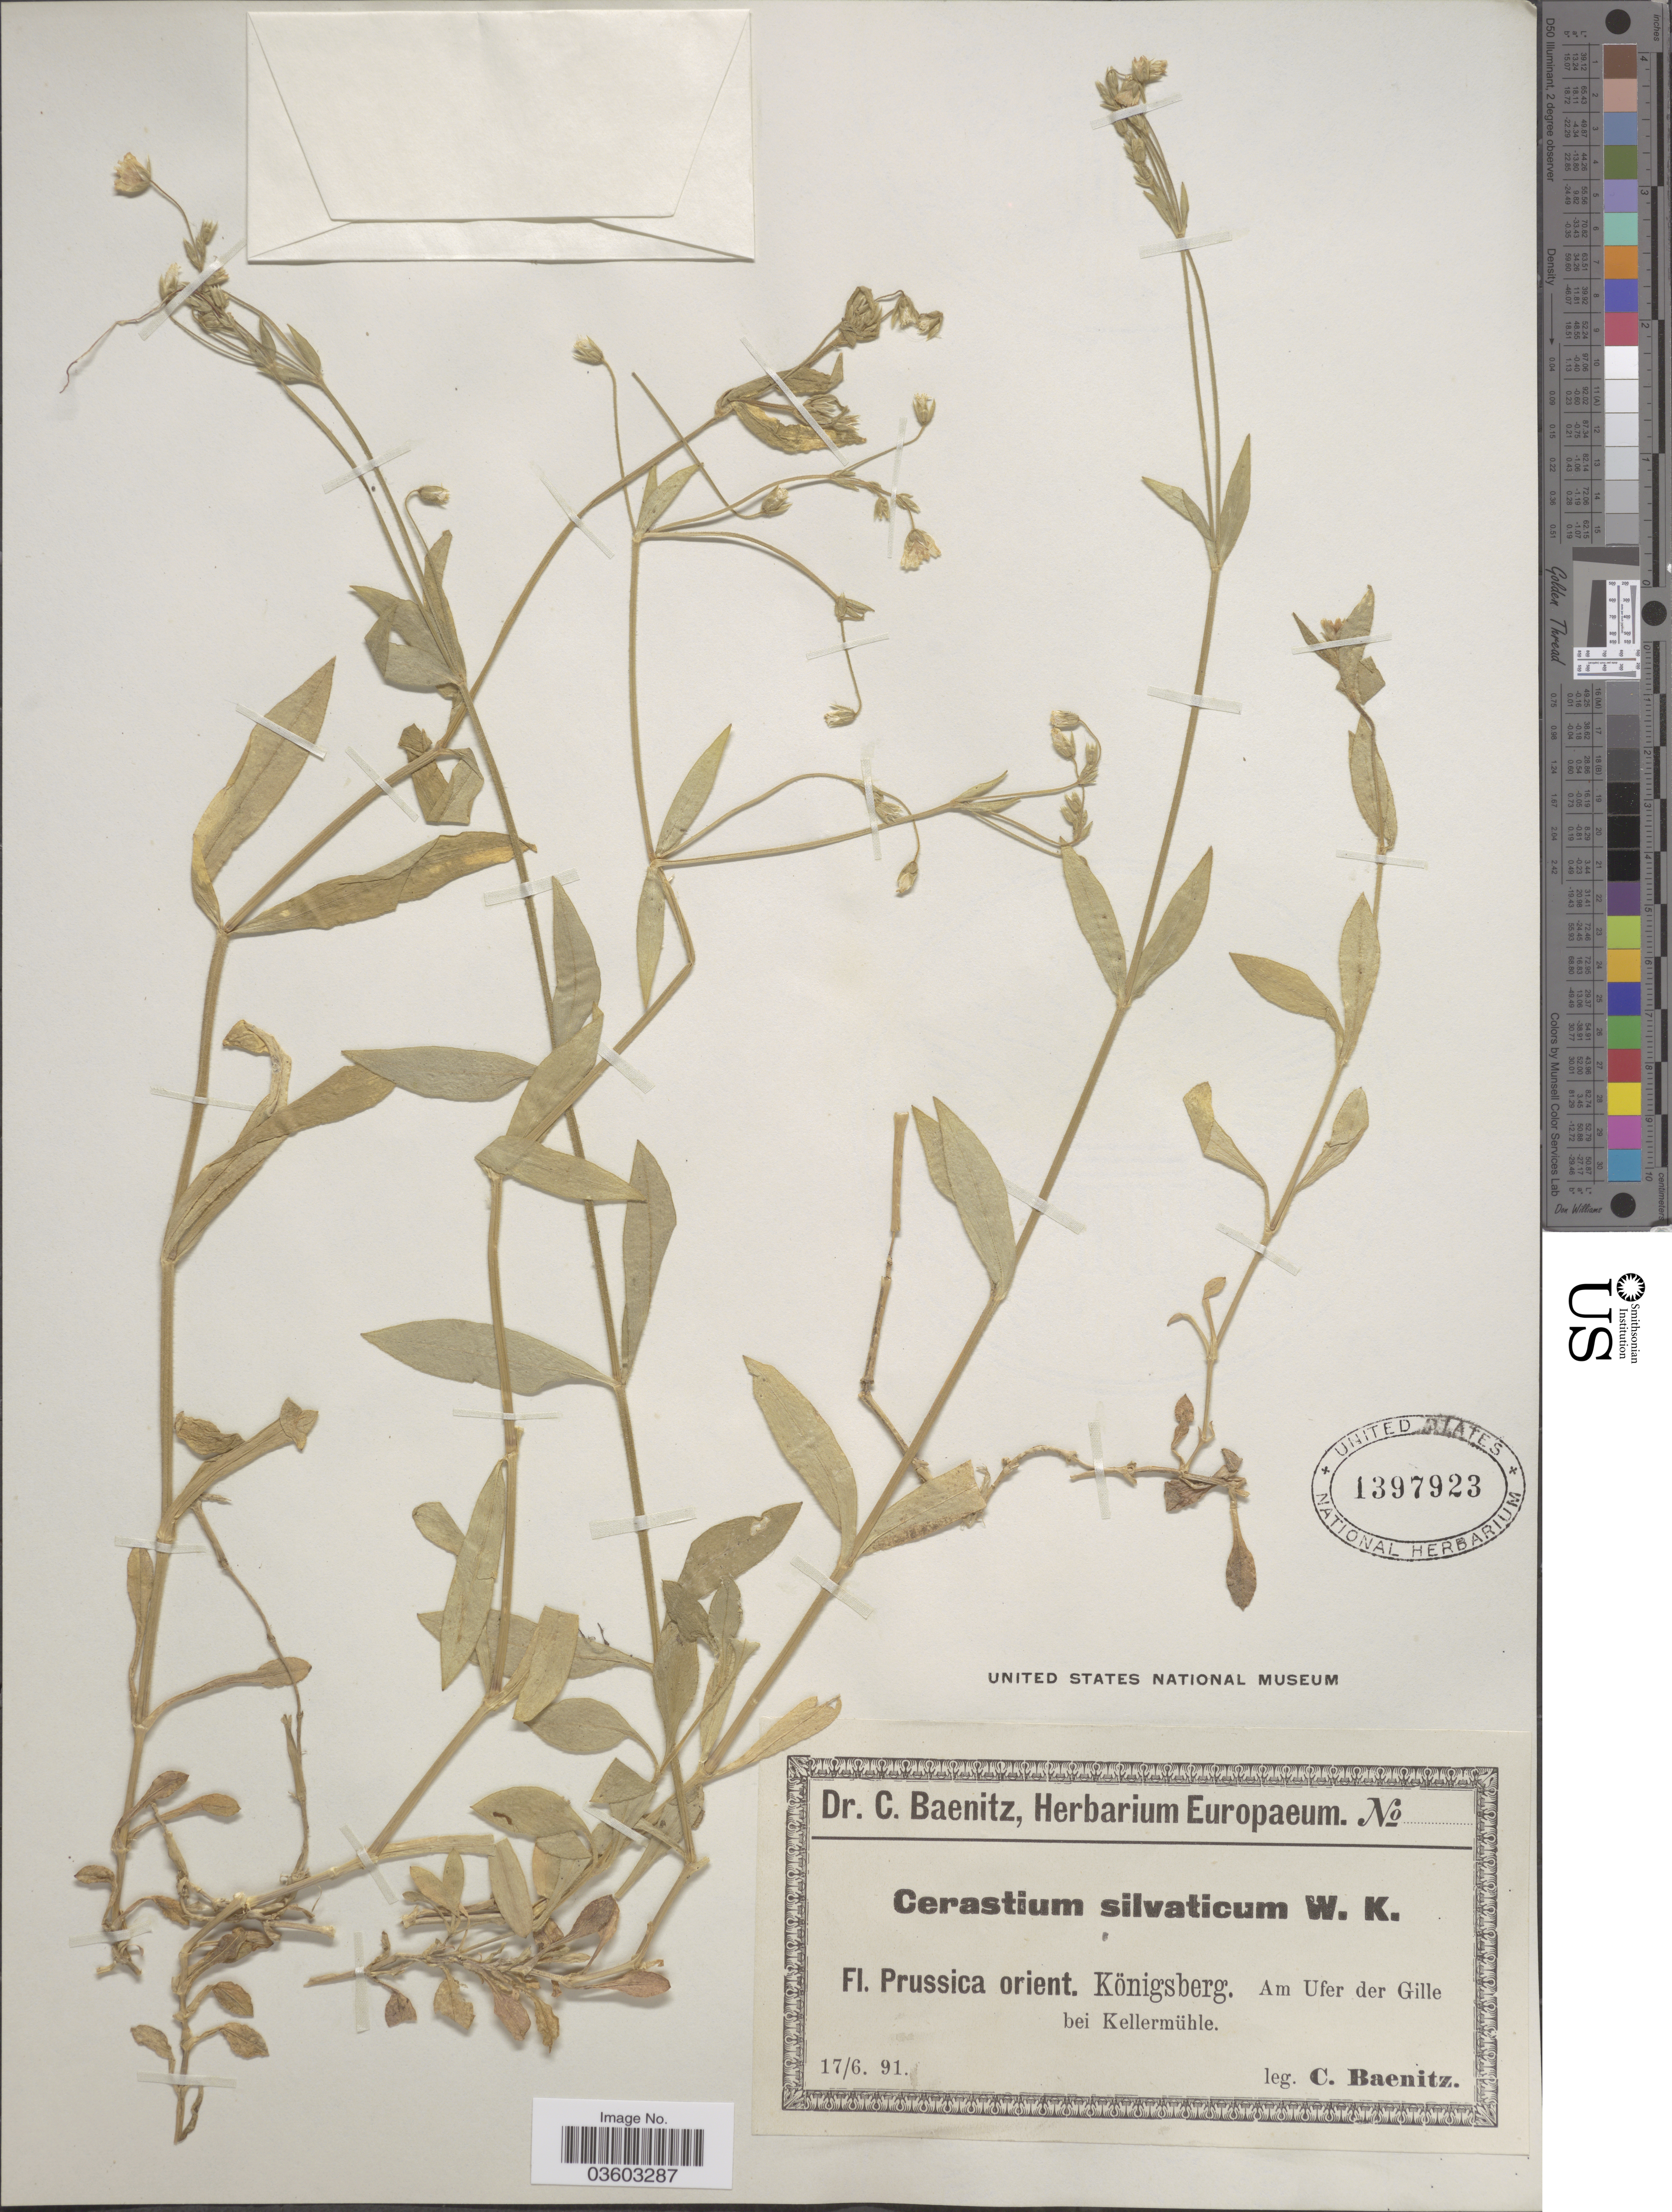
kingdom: Plantae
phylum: Tracheophyta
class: Magnoliopsida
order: Caryophyllales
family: Caryophyllaceae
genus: Cerastium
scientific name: Cerastium silvaticum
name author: Waldst. & Kit. ex Gartner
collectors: C. G. Baenitz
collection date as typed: Transcribed d/m/y: 17/6/91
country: Russian Federation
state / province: Kaliningrad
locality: Prussica orient. Königsberg. Am Ufer der Gille bei Kellermühle.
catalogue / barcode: US 1397923